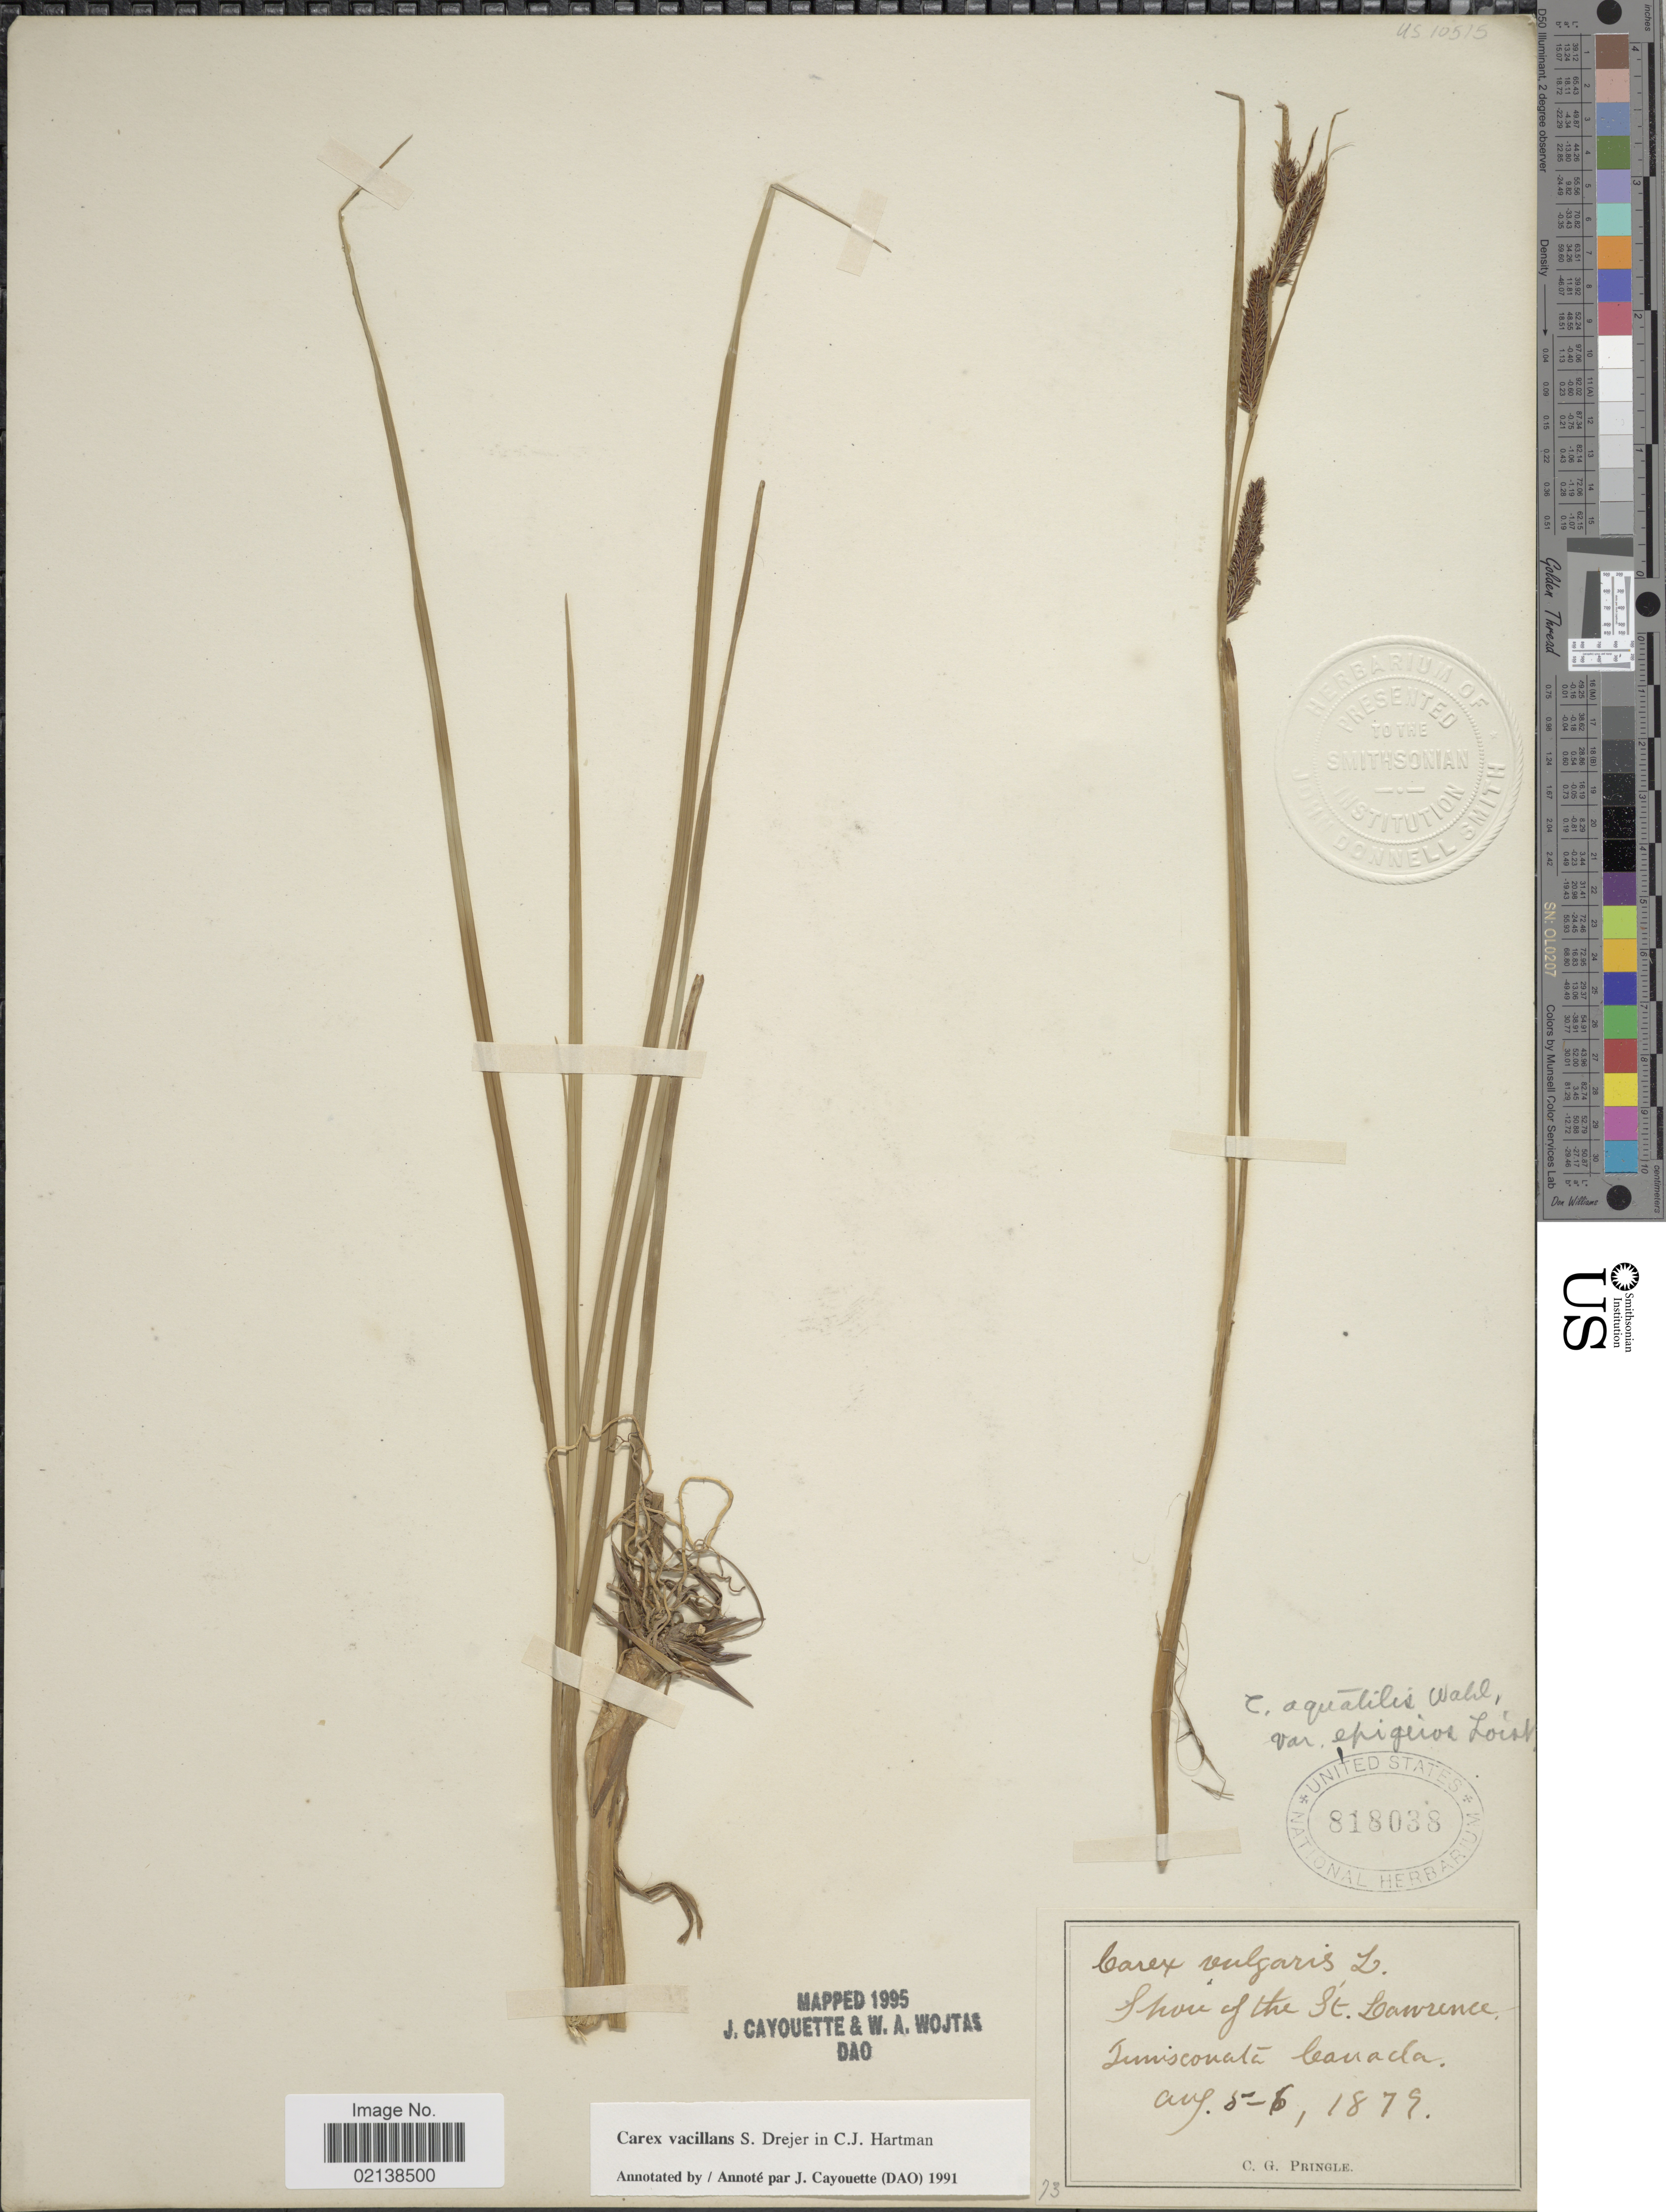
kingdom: Plantae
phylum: Tracheophyta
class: Liliopsida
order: Poales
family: Cyperaceae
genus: Carex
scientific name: Carex vacillans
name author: Drejer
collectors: C. G. Pringle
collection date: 1879-08-05/1879-08-06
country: Canada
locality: Shore of the St. Lawrence, Témiscouata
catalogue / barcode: US 818038